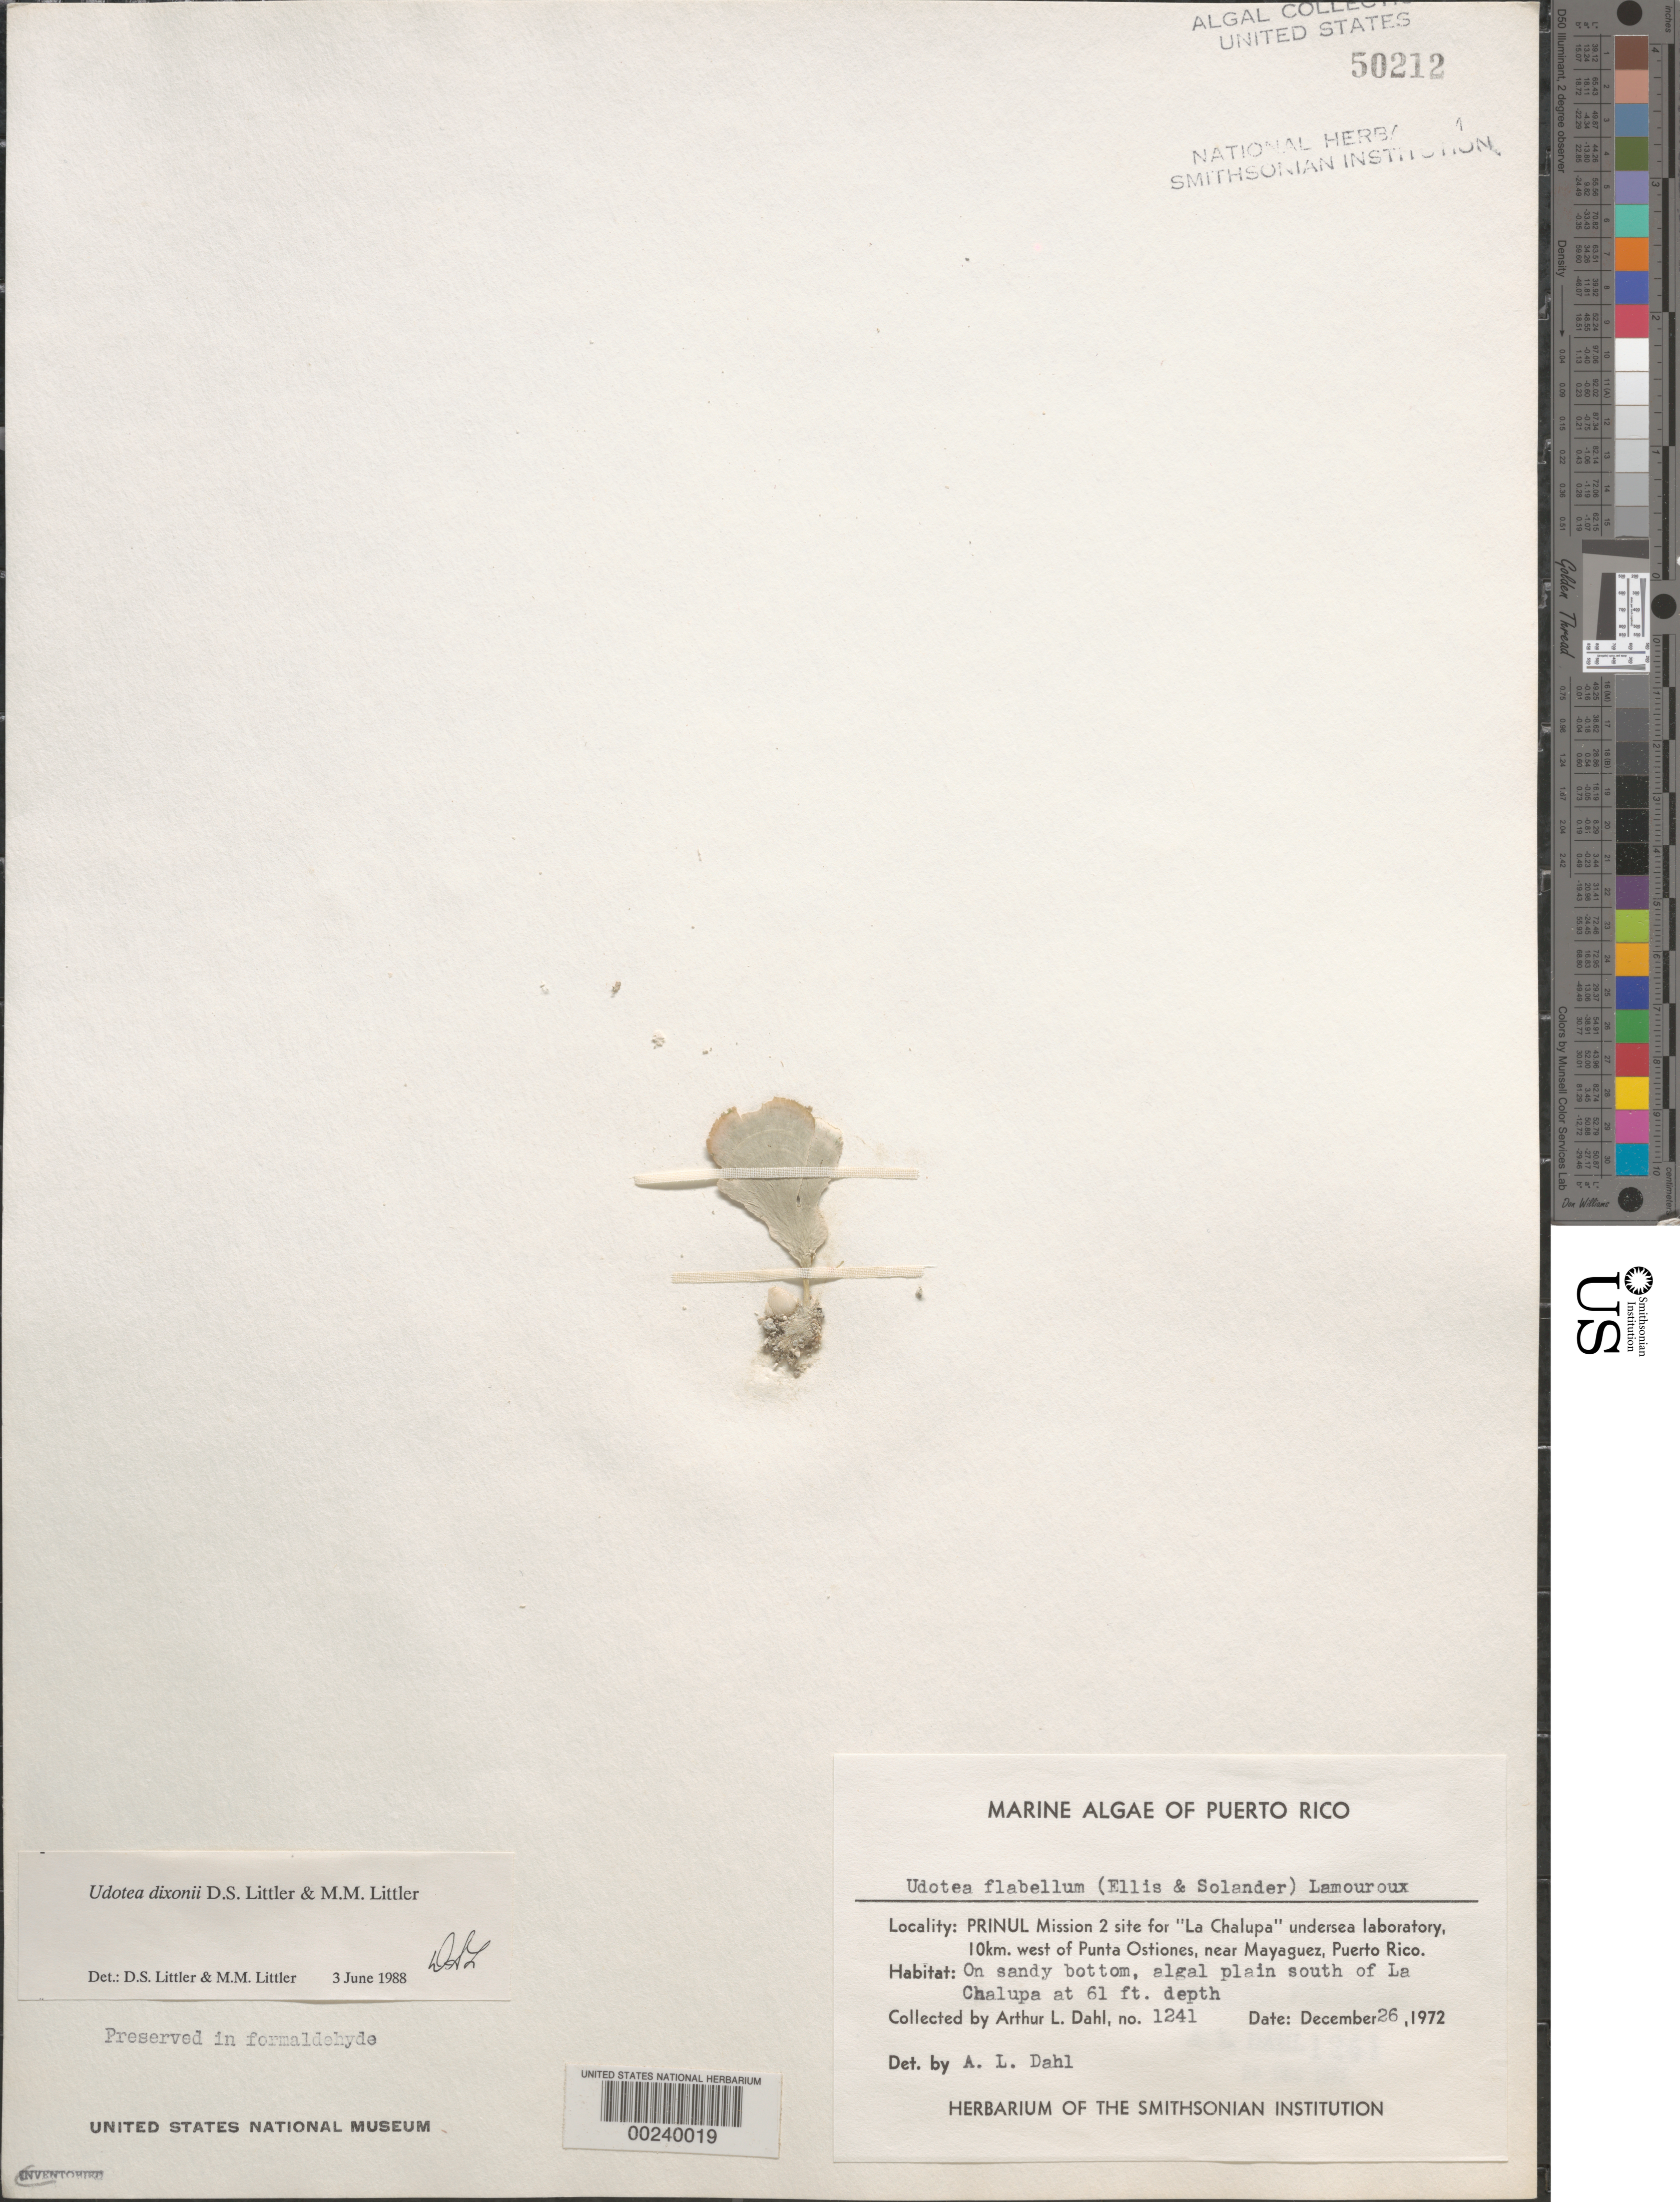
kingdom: Plantae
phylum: Chlorophyta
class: Ulvophyceae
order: Bryopsidales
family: Udoteaceae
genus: Udotea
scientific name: Udotea dixonii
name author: D.S. Littler & Littler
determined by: Littler, D. S.; Littler, M. M.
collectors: A. Dahl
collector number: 1241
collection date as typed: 26 Dec 1972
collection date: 1972-12-26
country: Puerto Rico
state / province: Mayaguez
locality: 10 km west of Punta Ostiones, near Mayaguez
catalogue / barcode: US 50212